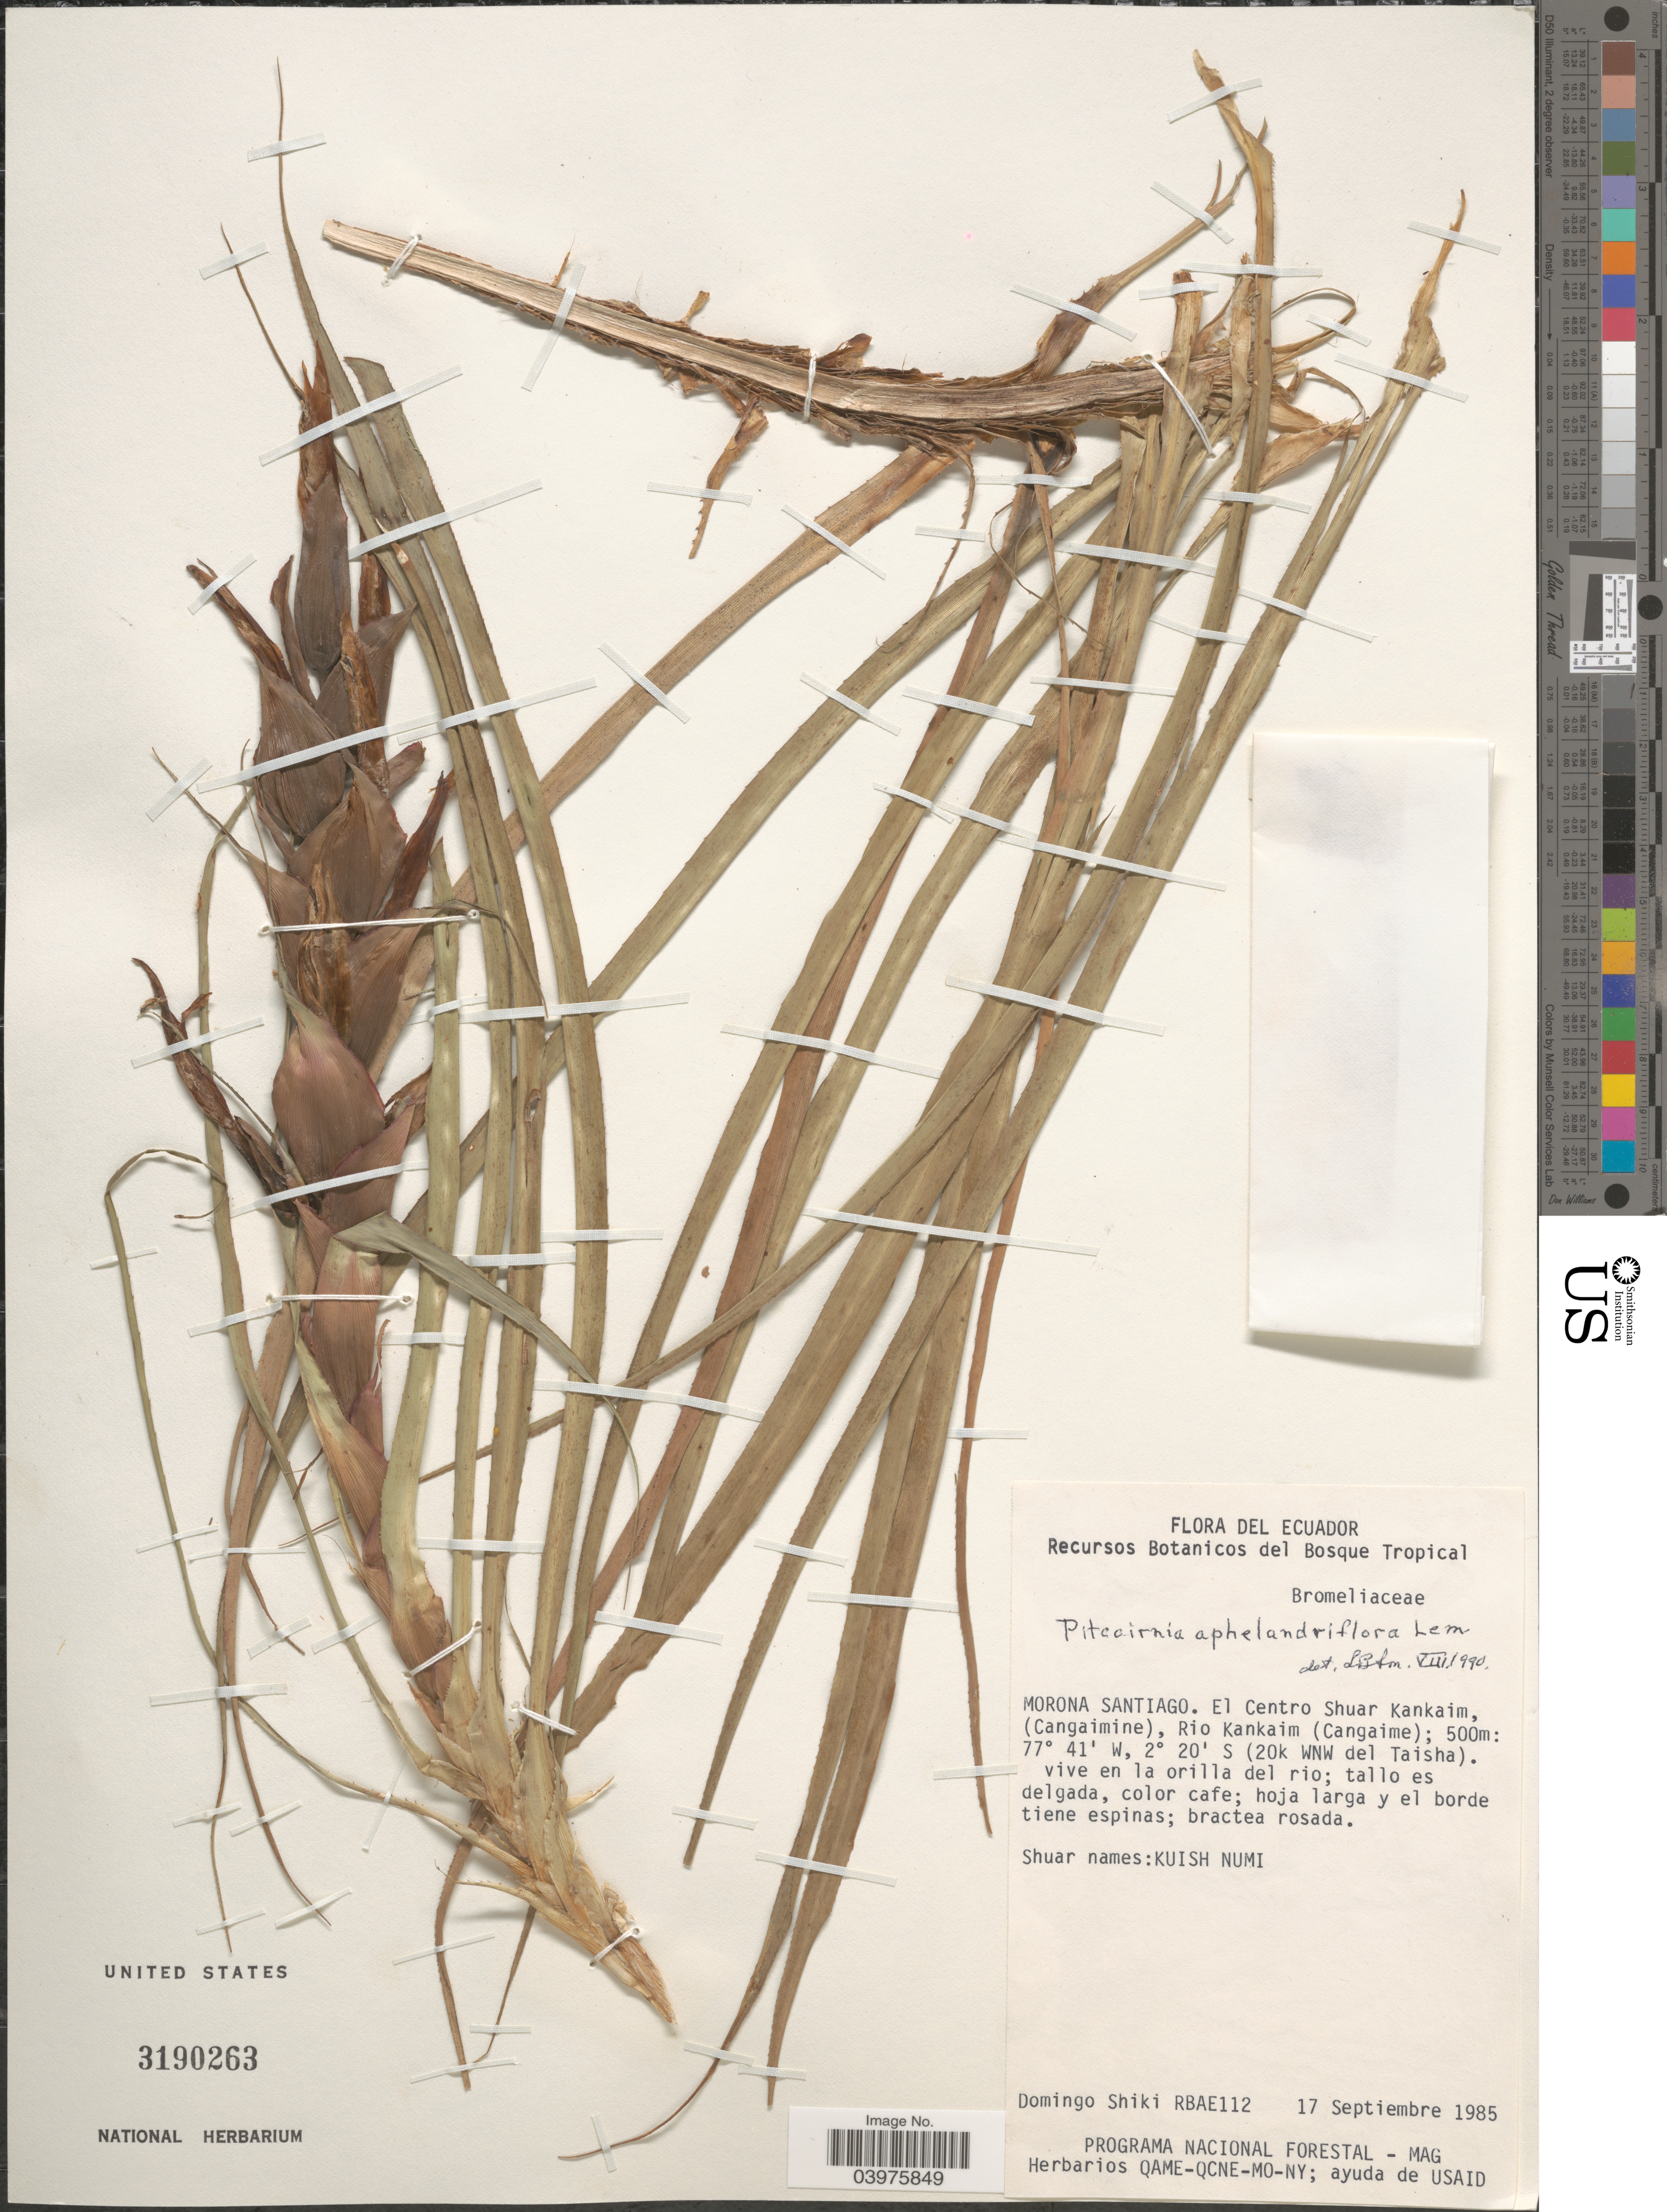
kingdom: Plantae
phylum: Tracheophyta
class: Liliopsida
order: Poales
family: Bromeliaceae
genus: Pitcairnia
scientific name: Pitcairnia aphelandriflora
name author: Lem.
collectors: D. Shiki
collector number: RBAE112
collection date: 1985-09-17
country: Ecuador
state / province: Morona-Santiago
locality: El Centro Shuar Kankaim, (Cangaimine), Rio Kankaim (Cangaime) (20K WNW del Taisha).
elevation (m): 500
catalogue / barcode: US 3190263